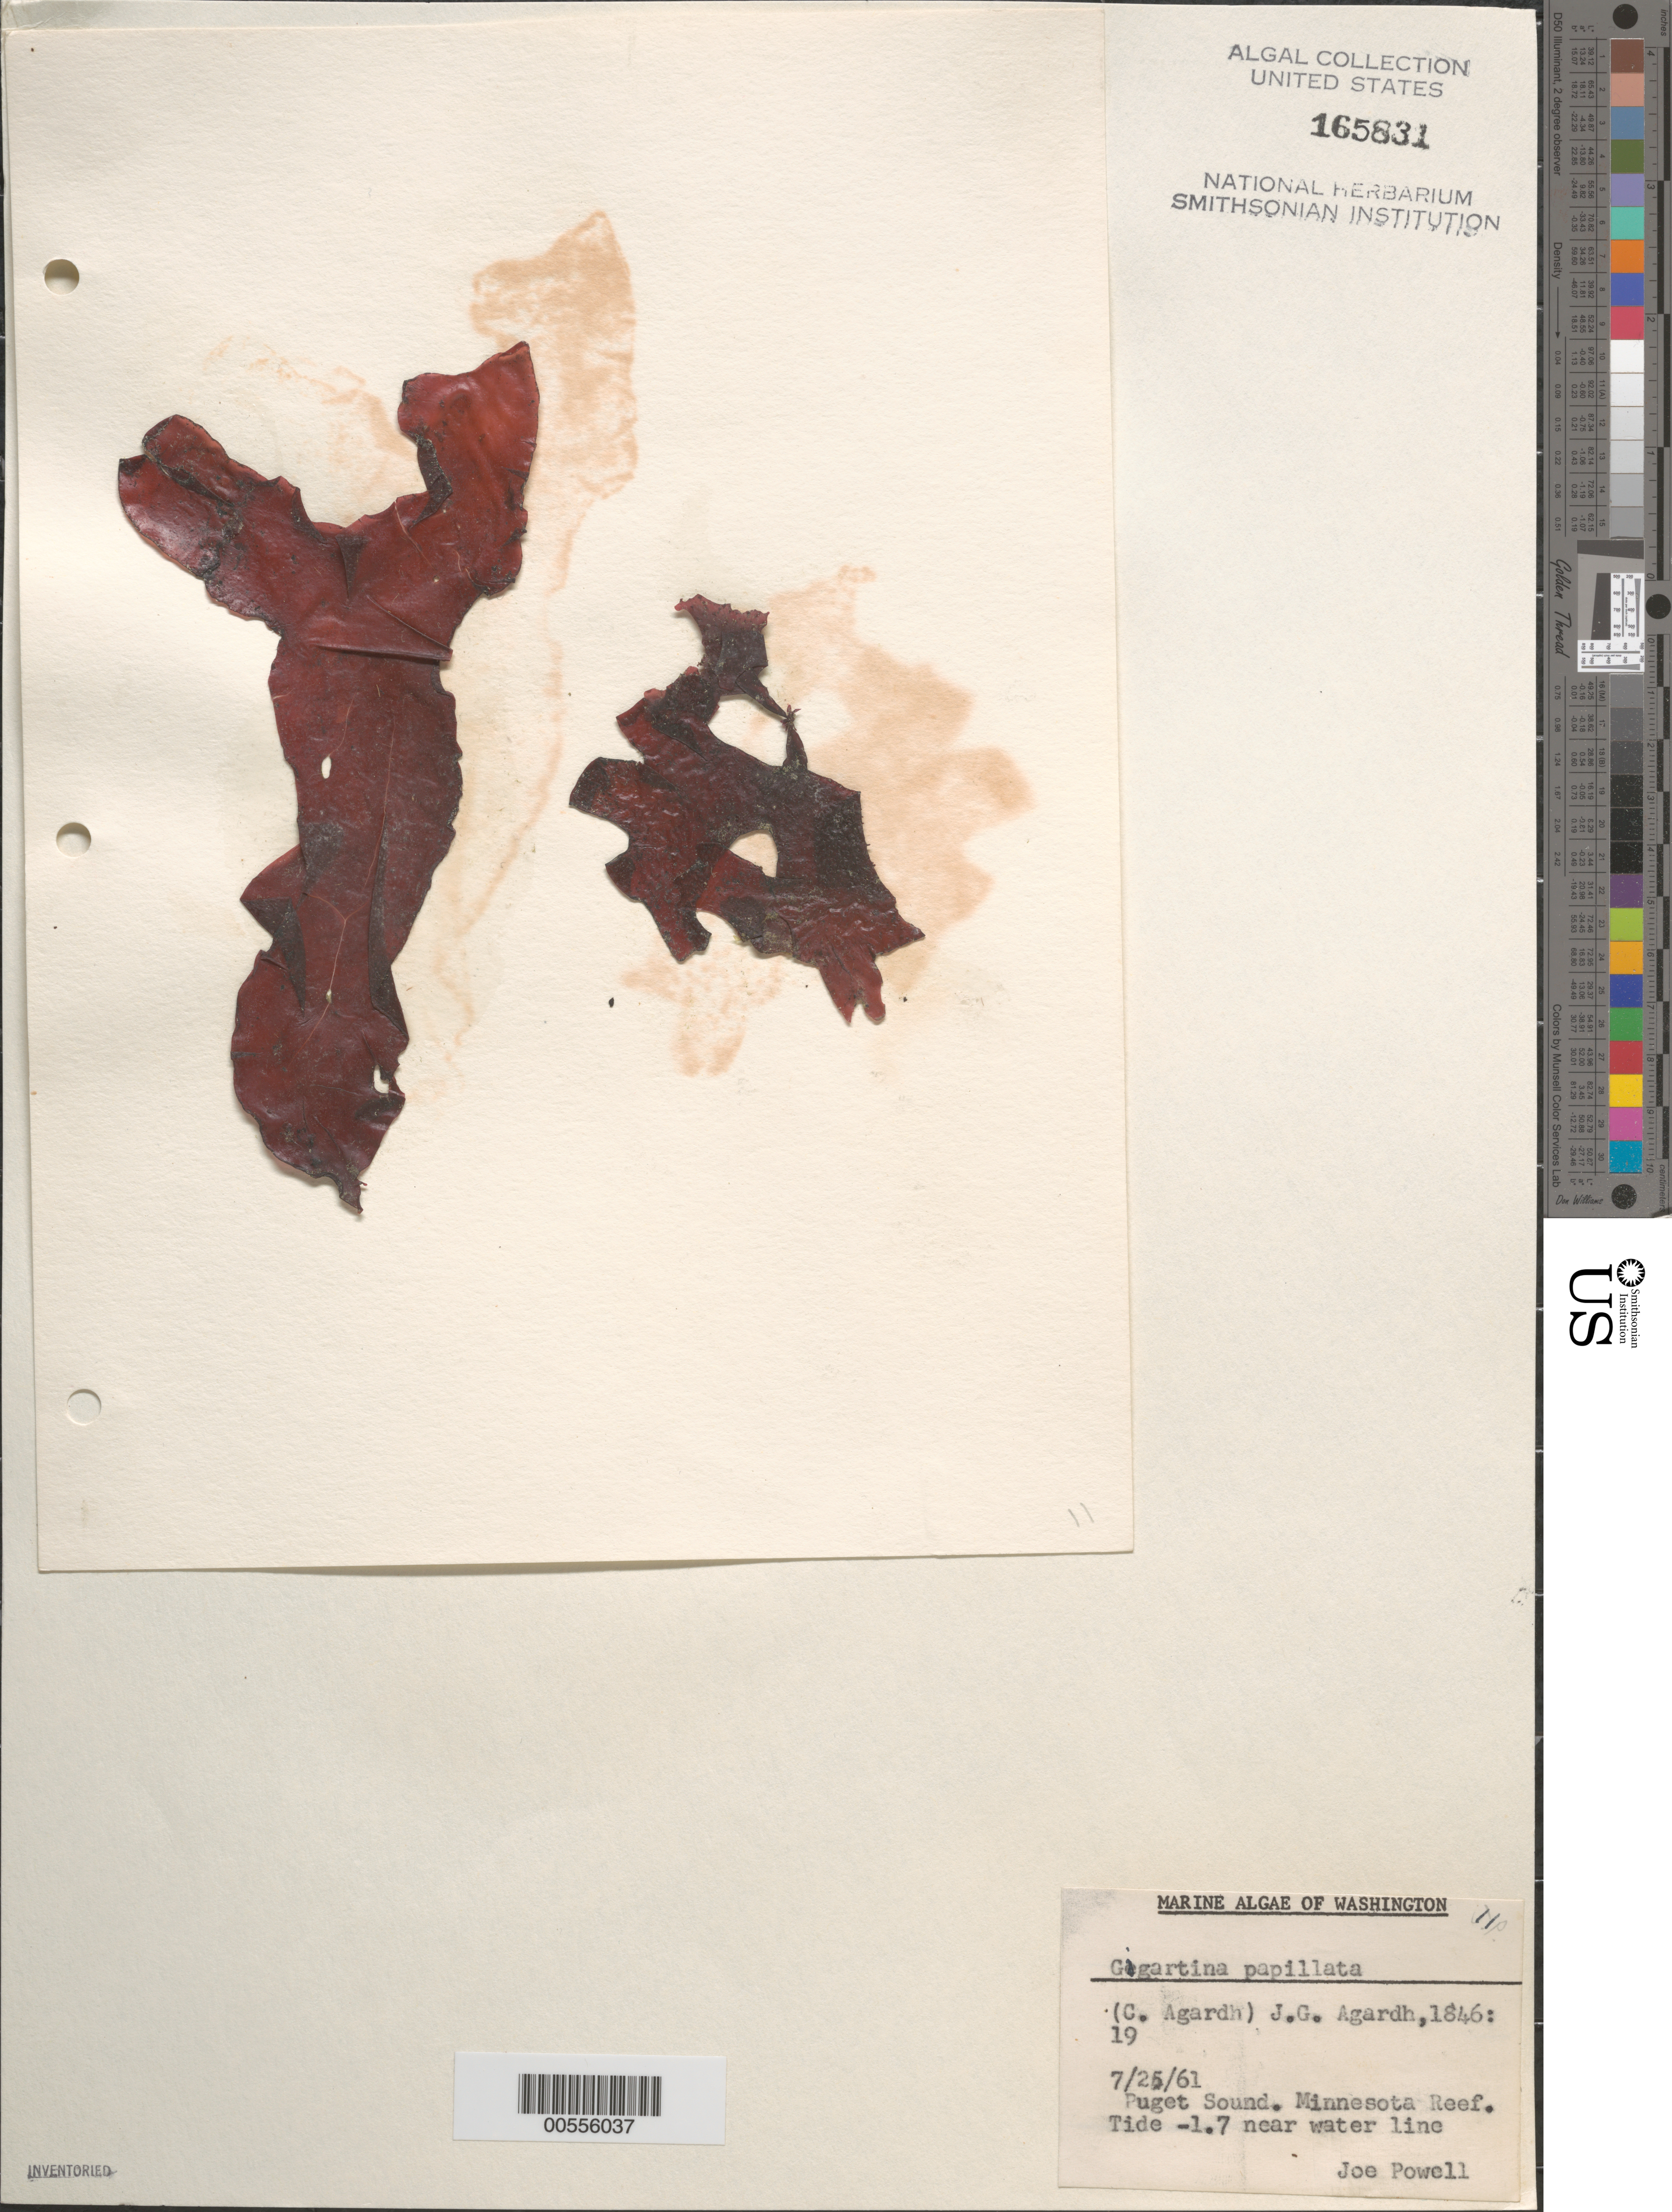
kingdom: Plantae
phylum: Rhodophyta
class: Florideophyceae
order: Gigartinales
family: Phyllophoraceae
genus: Mastocarpus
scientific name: Mastocarpus papillatus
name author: (C. Agardh) Kütz.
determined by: Algae name updating Project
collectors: J. Powell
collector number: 11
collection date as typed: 25 Jul 1961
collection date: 1961-07-25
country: United States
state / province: Washington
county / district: San Juan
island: San Juan Island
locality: Minnesota Reef, Puget Sound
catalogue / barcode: US 165831